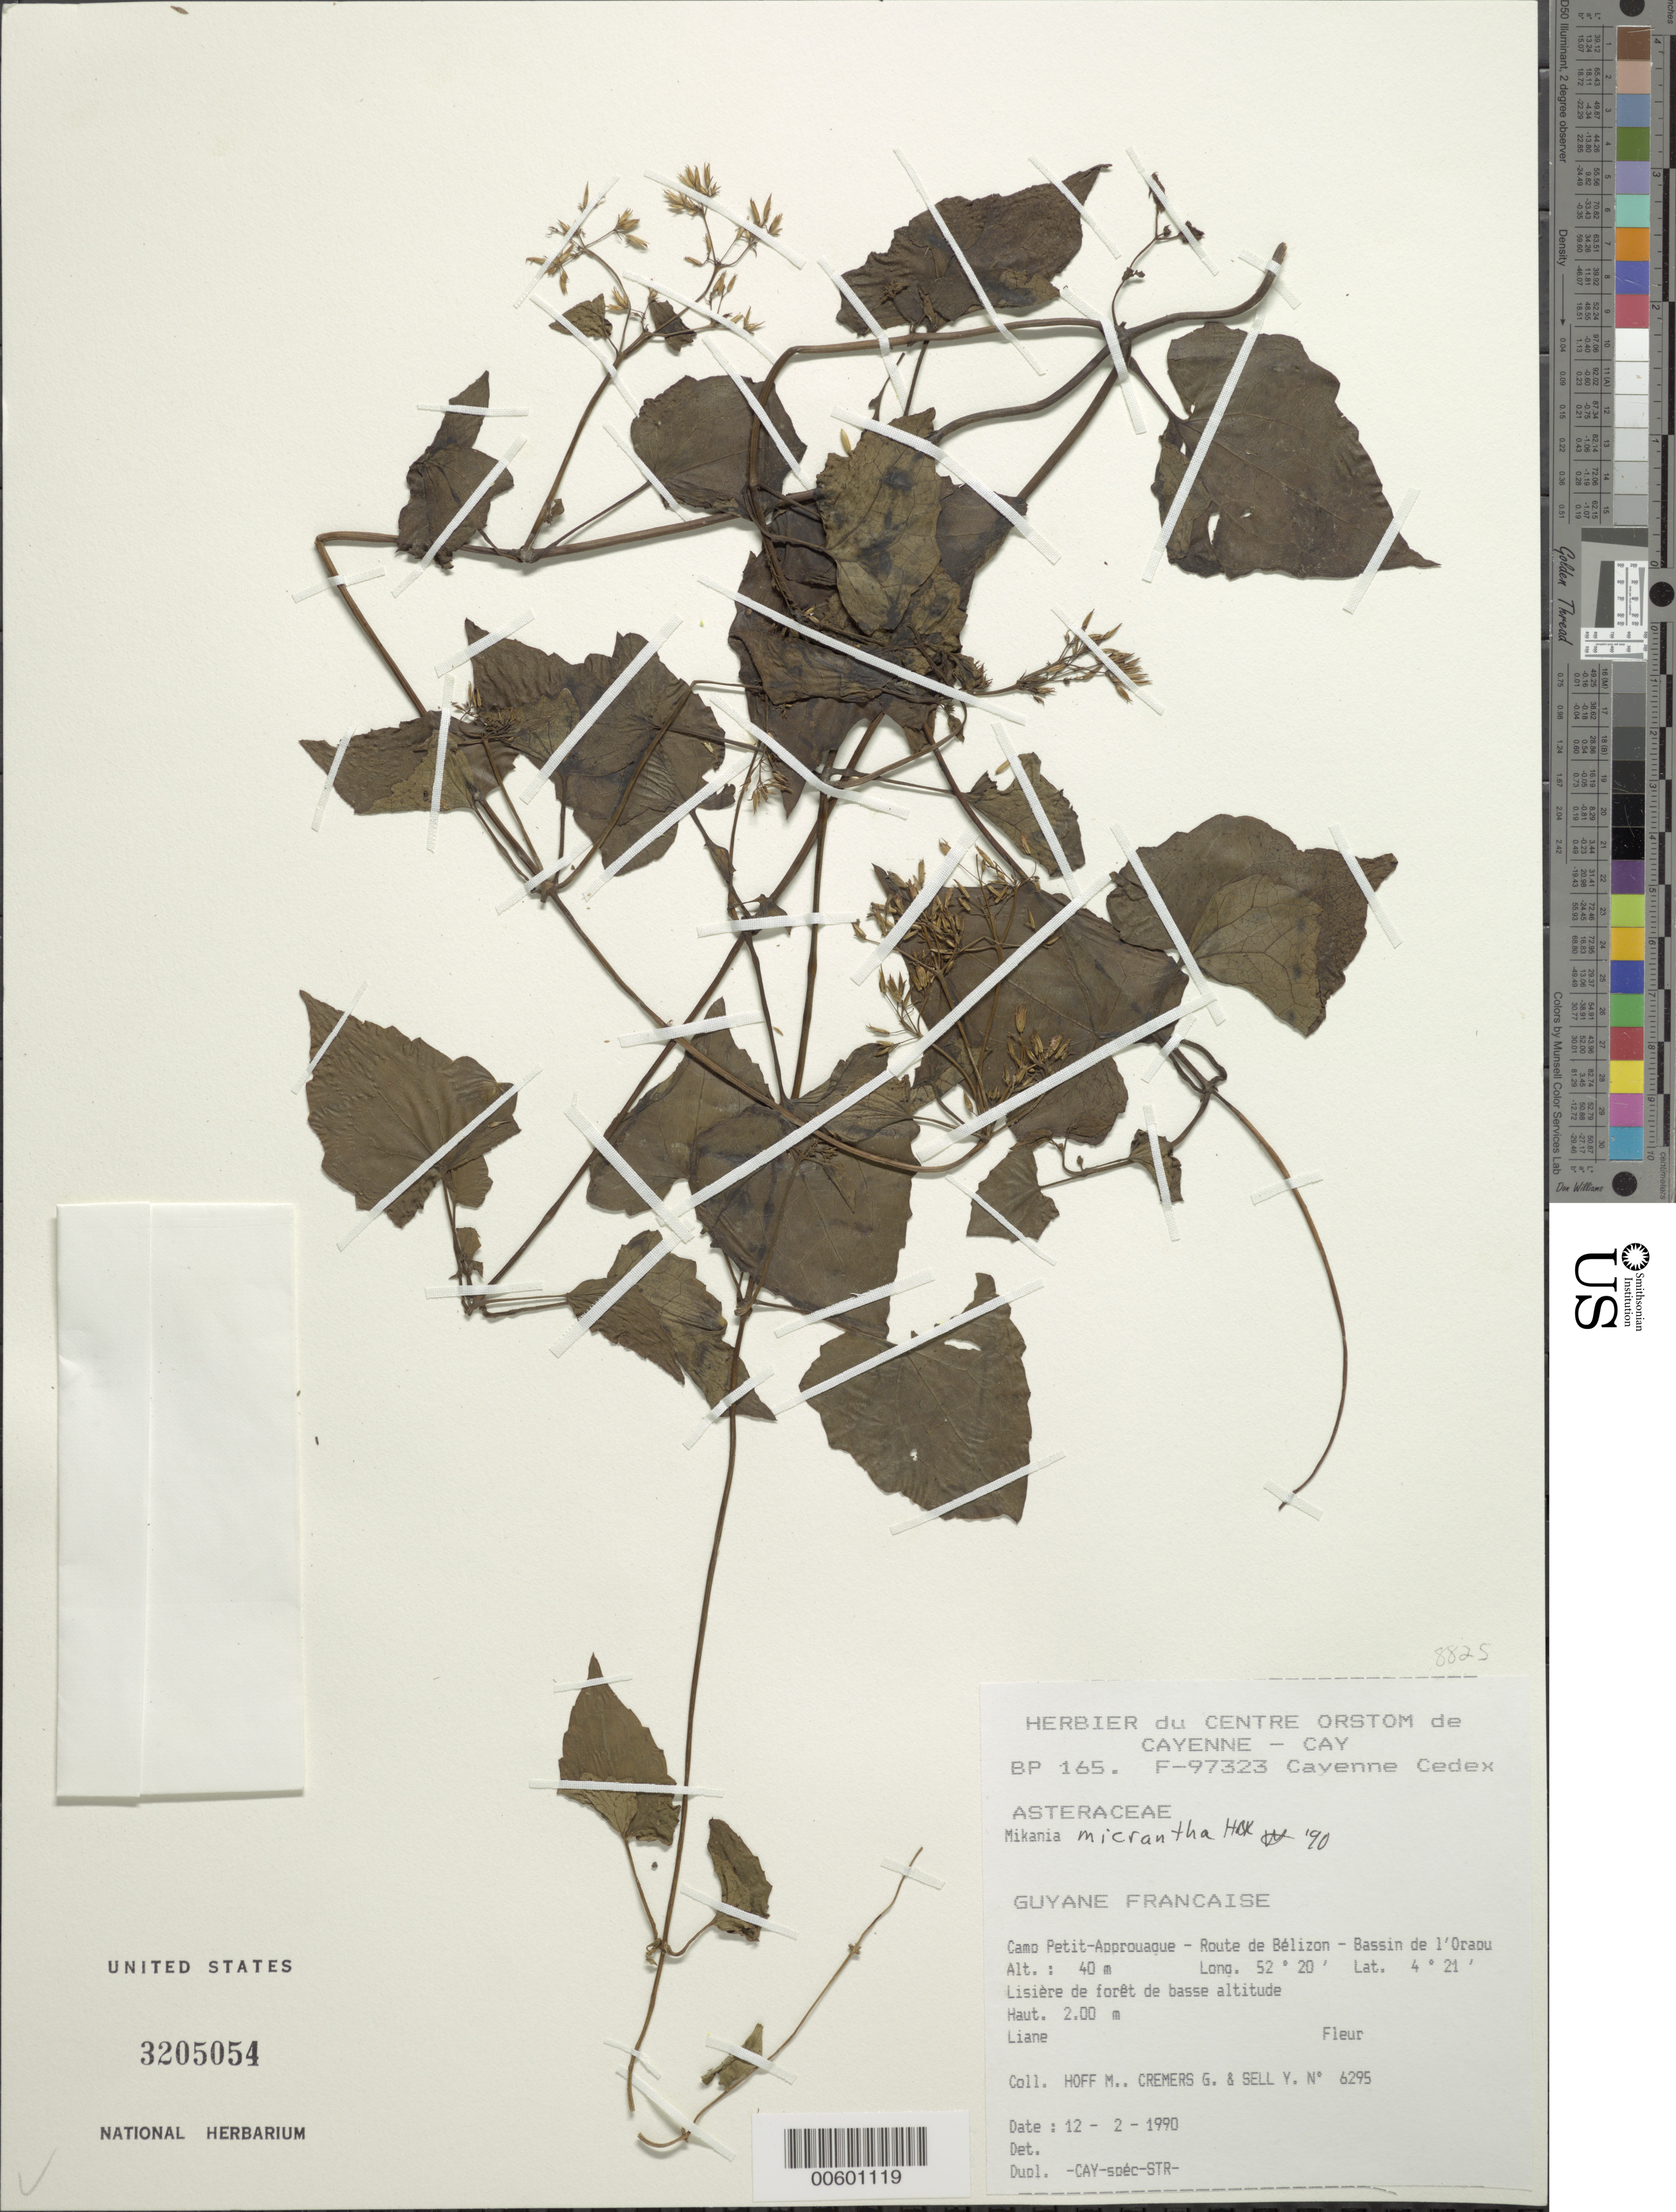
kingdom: Plantae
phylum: Tracheophyta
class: Magnoliopsida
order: Asterales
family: Asteraceae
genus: Mikania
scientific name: Mikania micrantha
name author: Kunth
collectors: M. Hoff, G. Cremers & Y. Sell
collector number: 6295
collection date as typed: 12-Feb-90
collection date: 1990-02-12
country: French Guiana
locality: Camp Petit-Approuague; Route de Belizon, Bassin de l'Oraou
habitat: Lisière de forêt de basse altitude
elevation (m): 40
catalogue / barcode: US 3205054